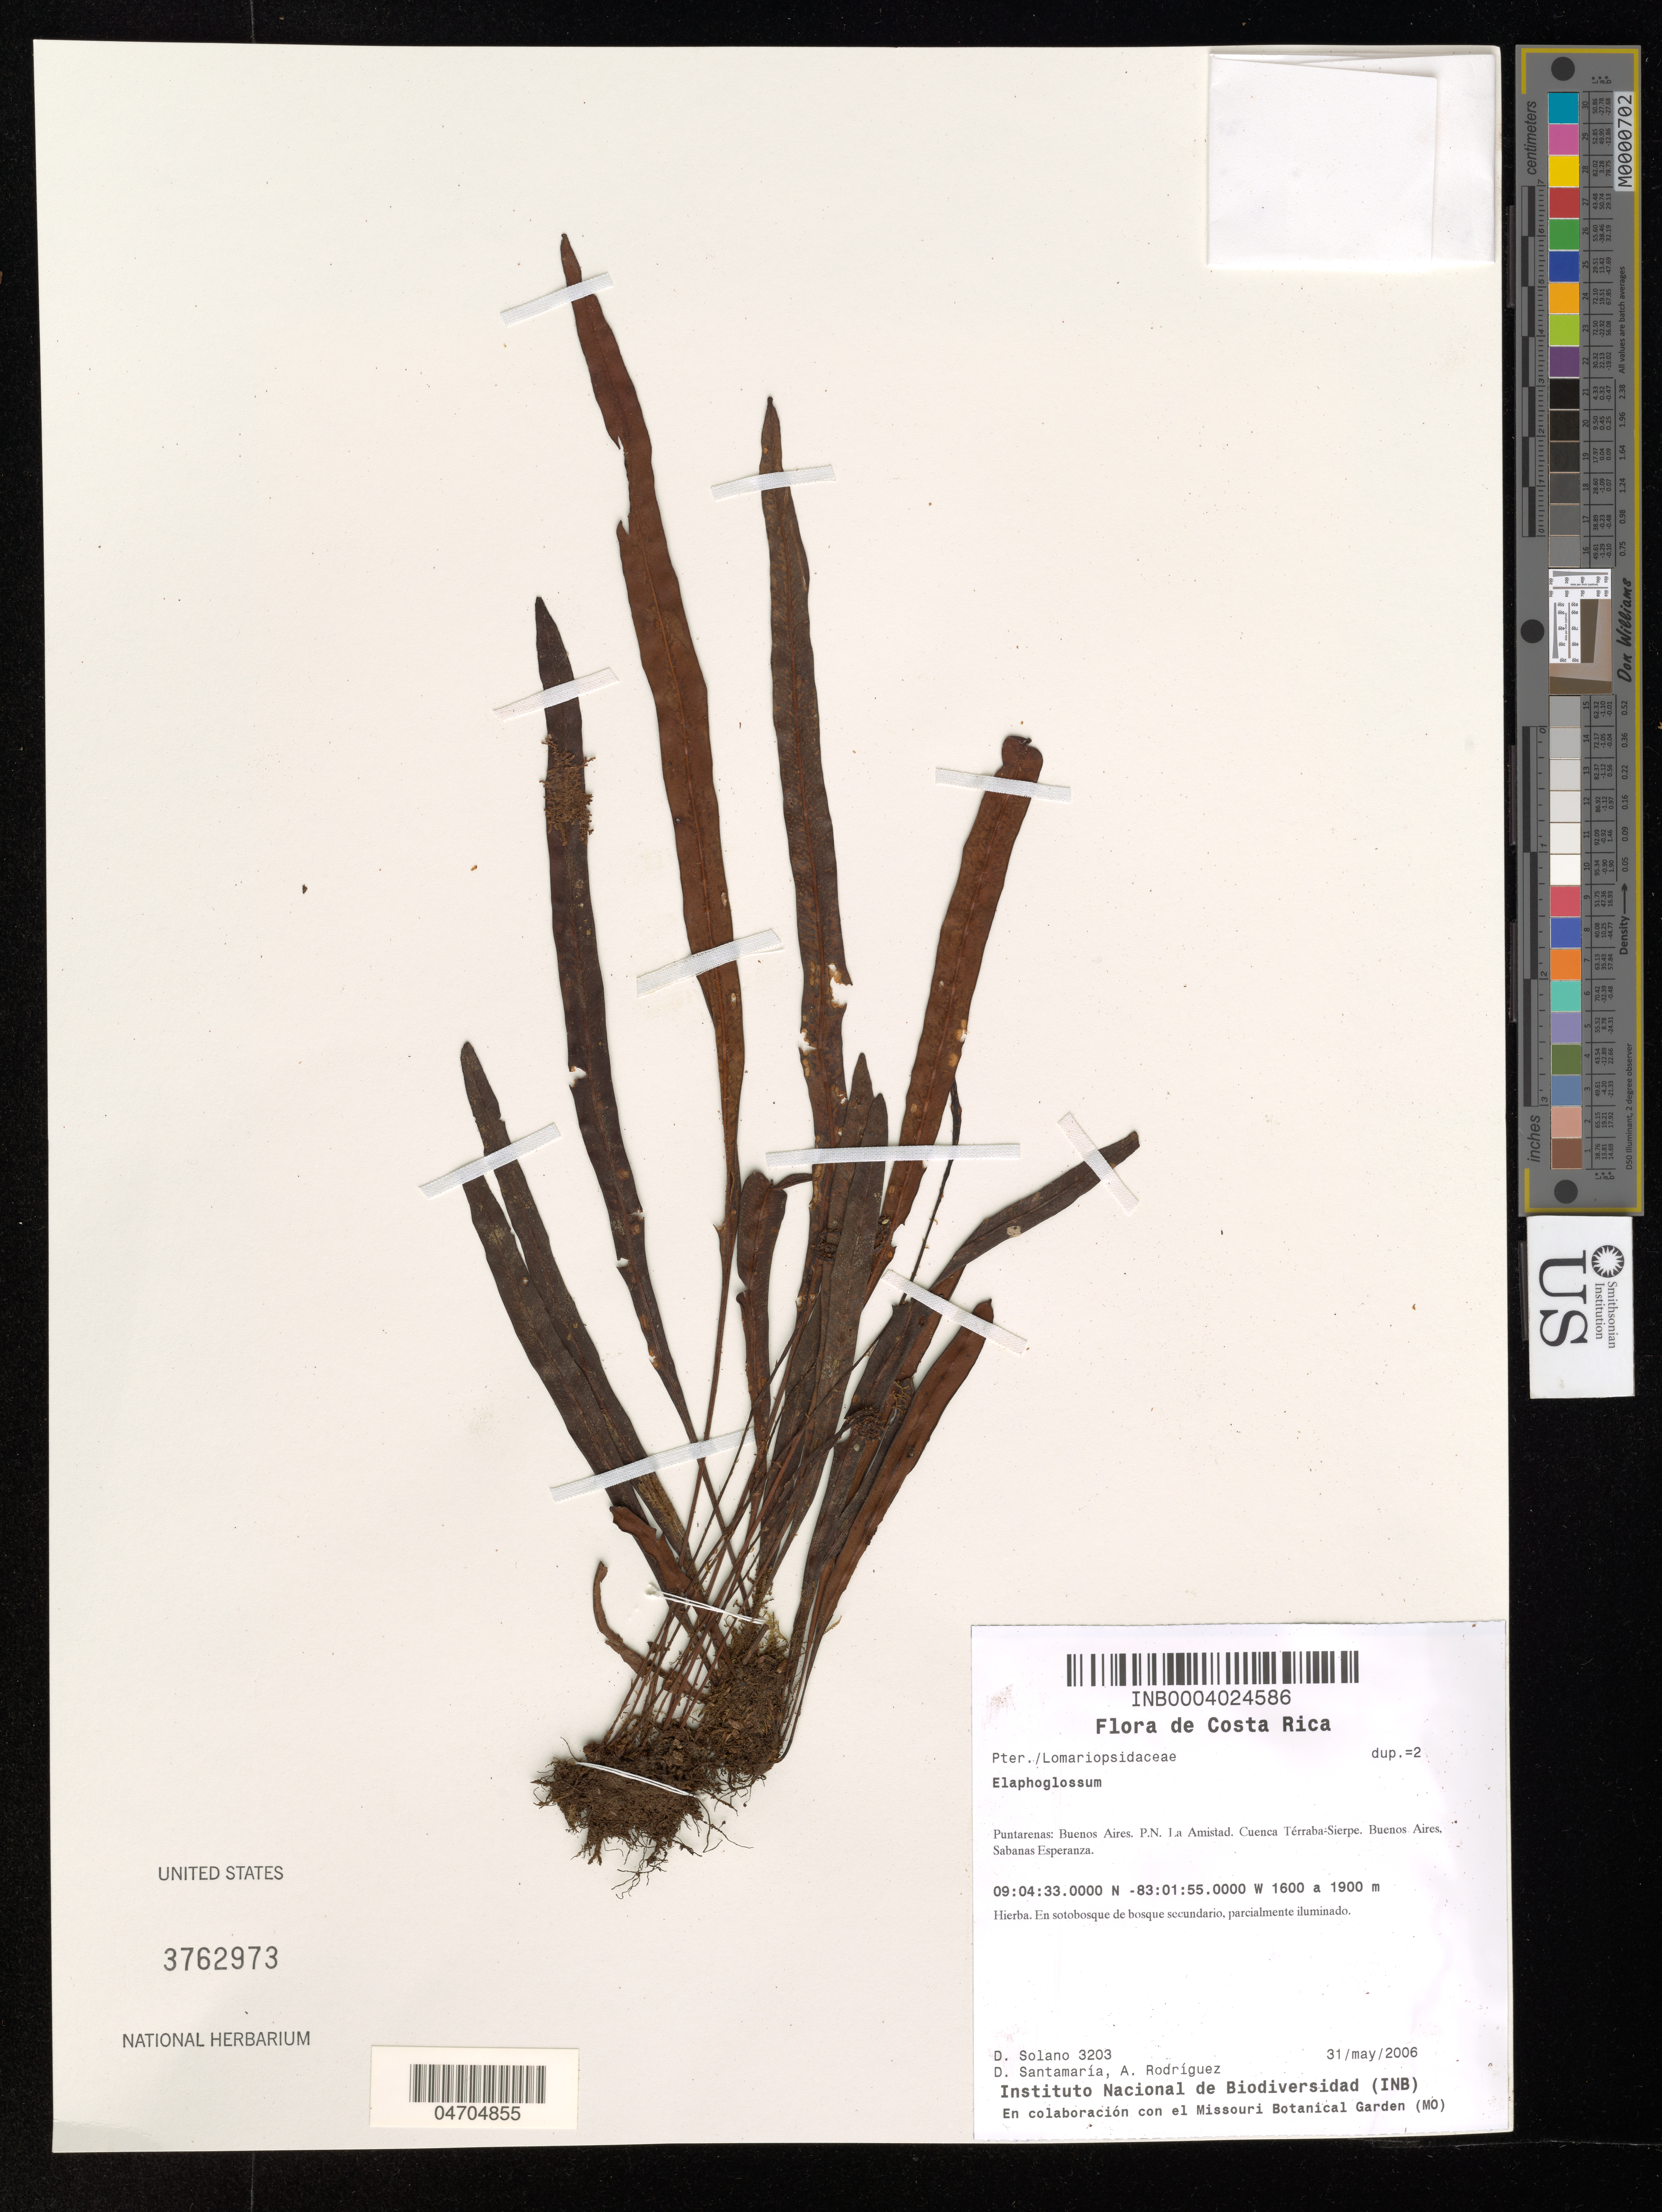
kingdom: Plantae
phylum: Tracheophyta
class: Polypodiopsida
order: Polypodiales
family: Dryopteridaceae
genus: Elaphoglossum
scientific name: Elaphoglossum sp.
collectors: D. Solano, D. Santamaria & A. Rodríguez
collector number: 3203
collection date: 2006-05-31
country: Costa Rica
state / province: Puntarenas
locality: Buenos Aires. P. N. La Amistad. Cuenca Térraba-Sierpe. Buenos Aires. Sabanas Esperanza.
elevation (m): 1600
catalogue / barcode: US 3762973